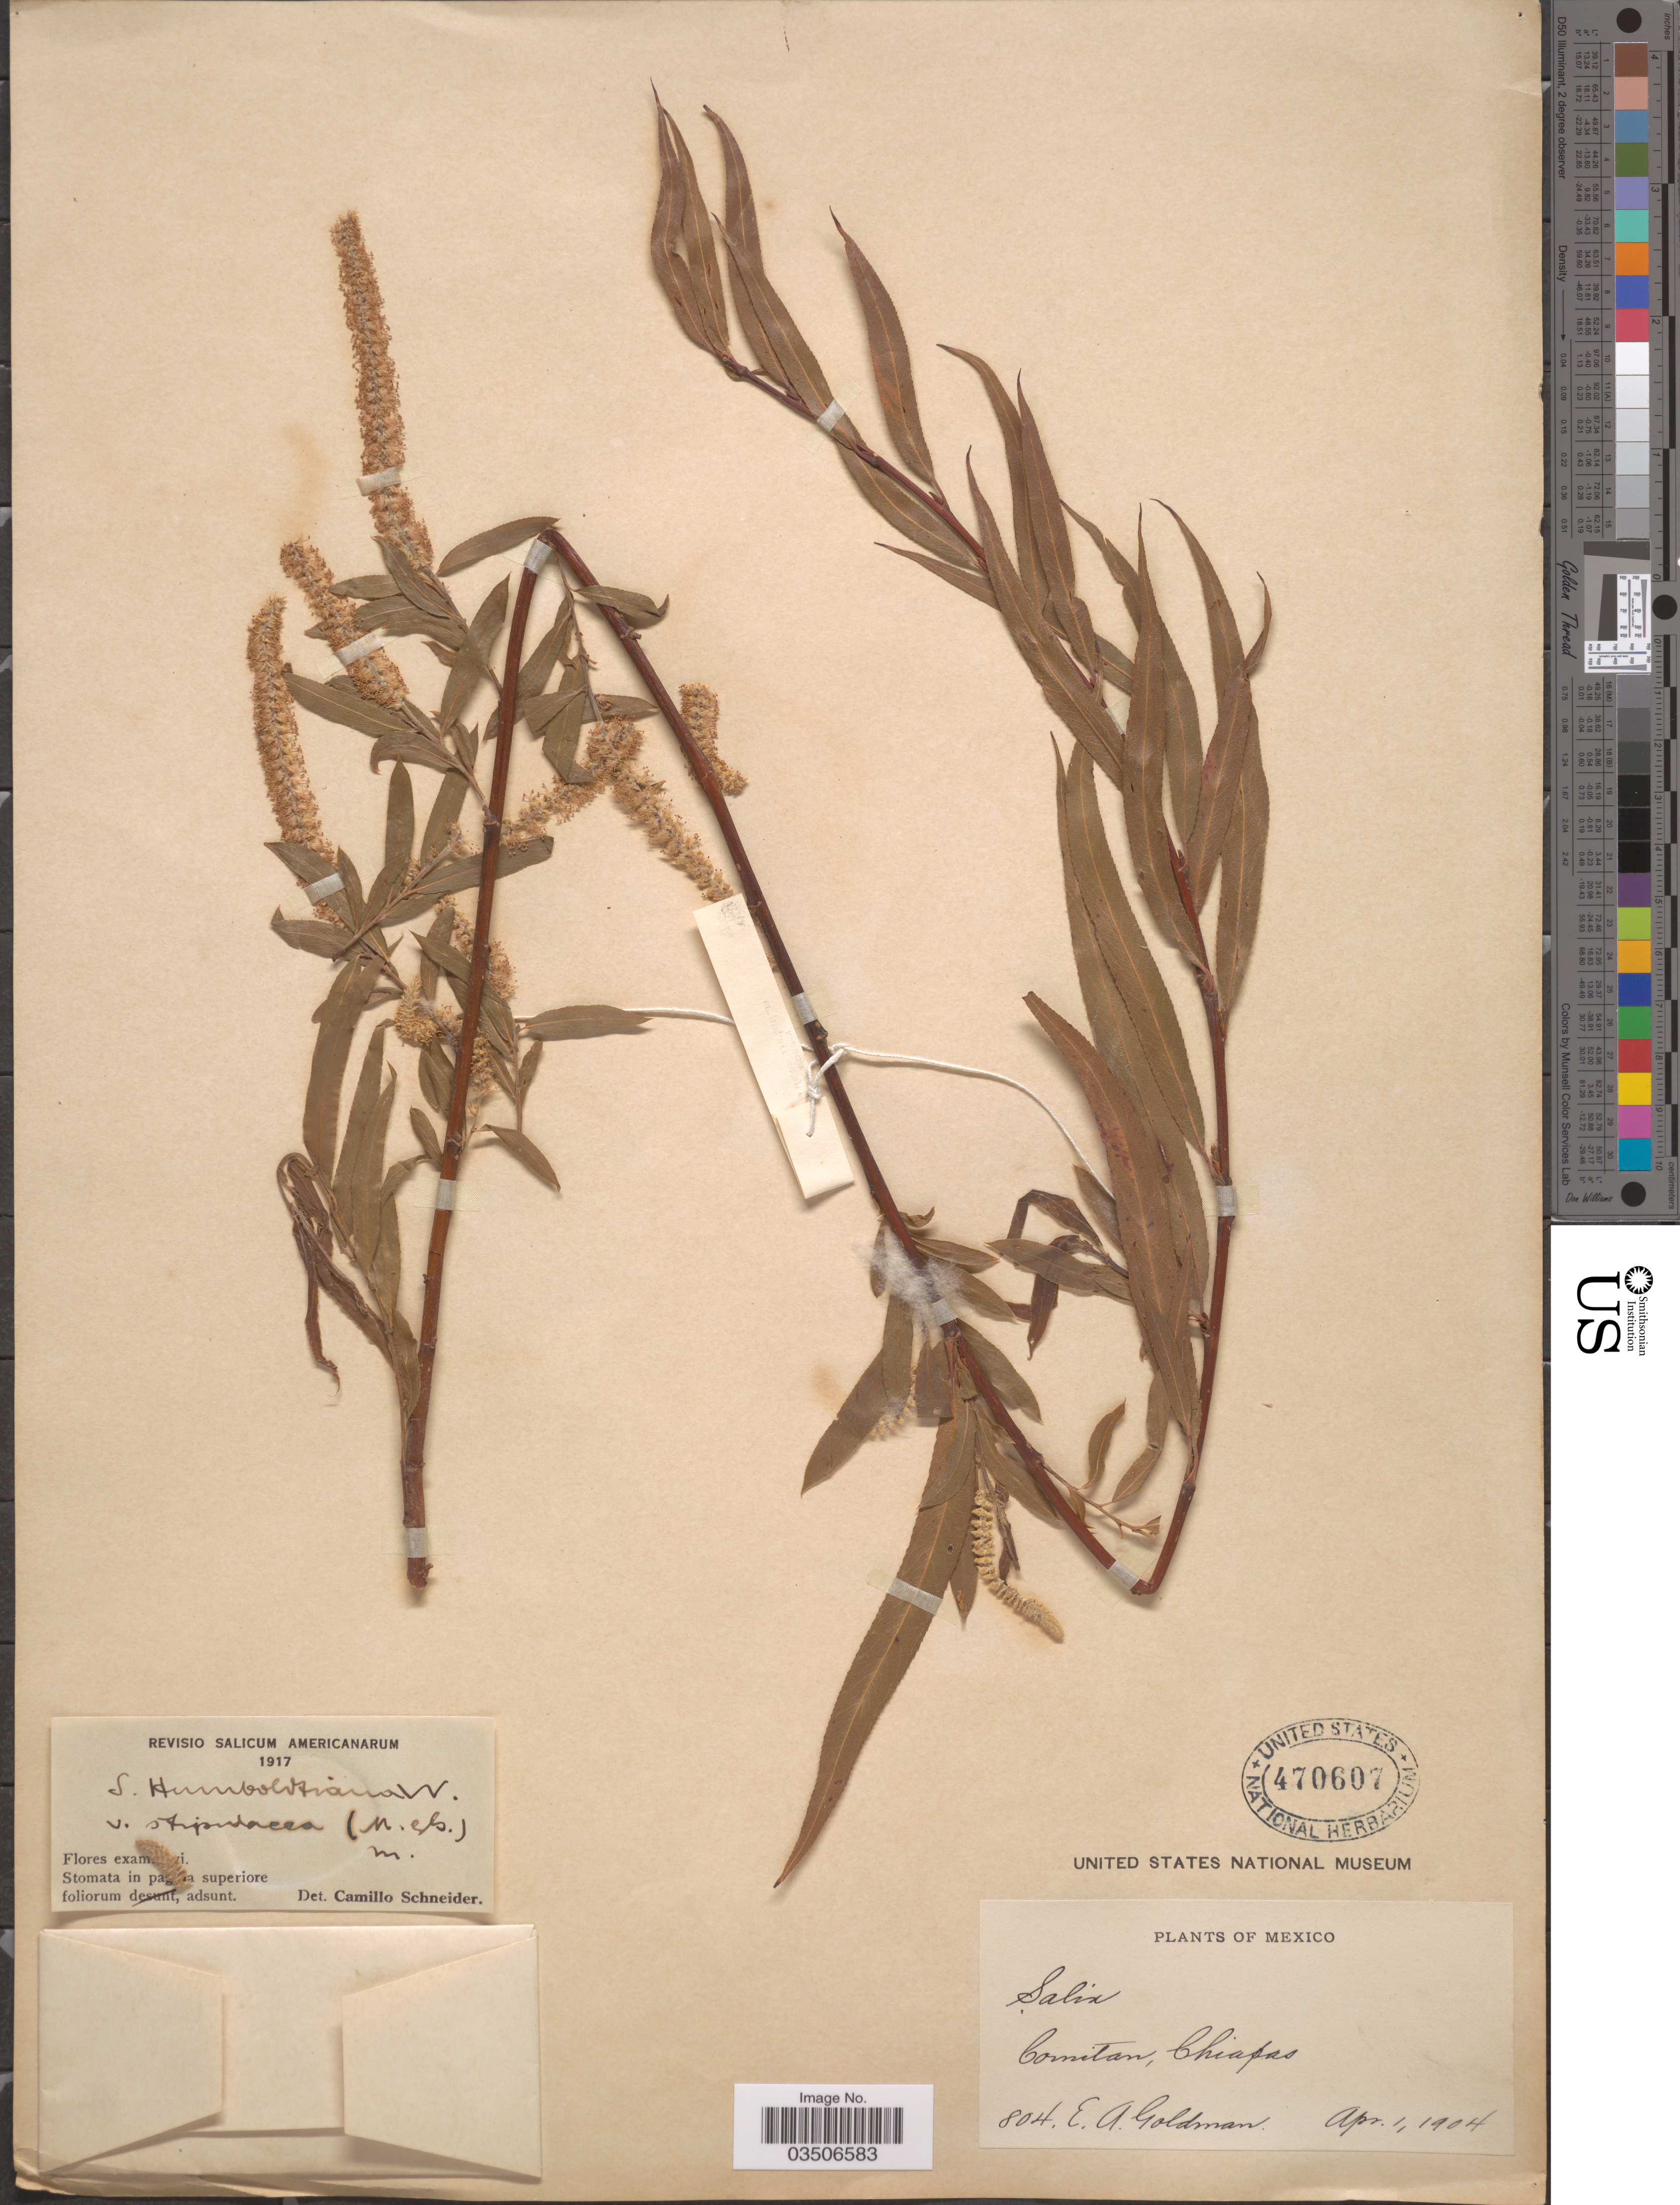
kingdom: Plantae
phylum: Tracheophyta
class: Magnoliopsida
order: Malpighiales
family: Salicaceae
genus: Salix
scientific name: Salix humboldtiana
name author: Willd.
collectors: E. A. Goldman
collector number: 804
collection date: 1904-04-01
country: Mexico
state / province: Chiapas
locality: Comitan.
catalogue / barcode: US 470607